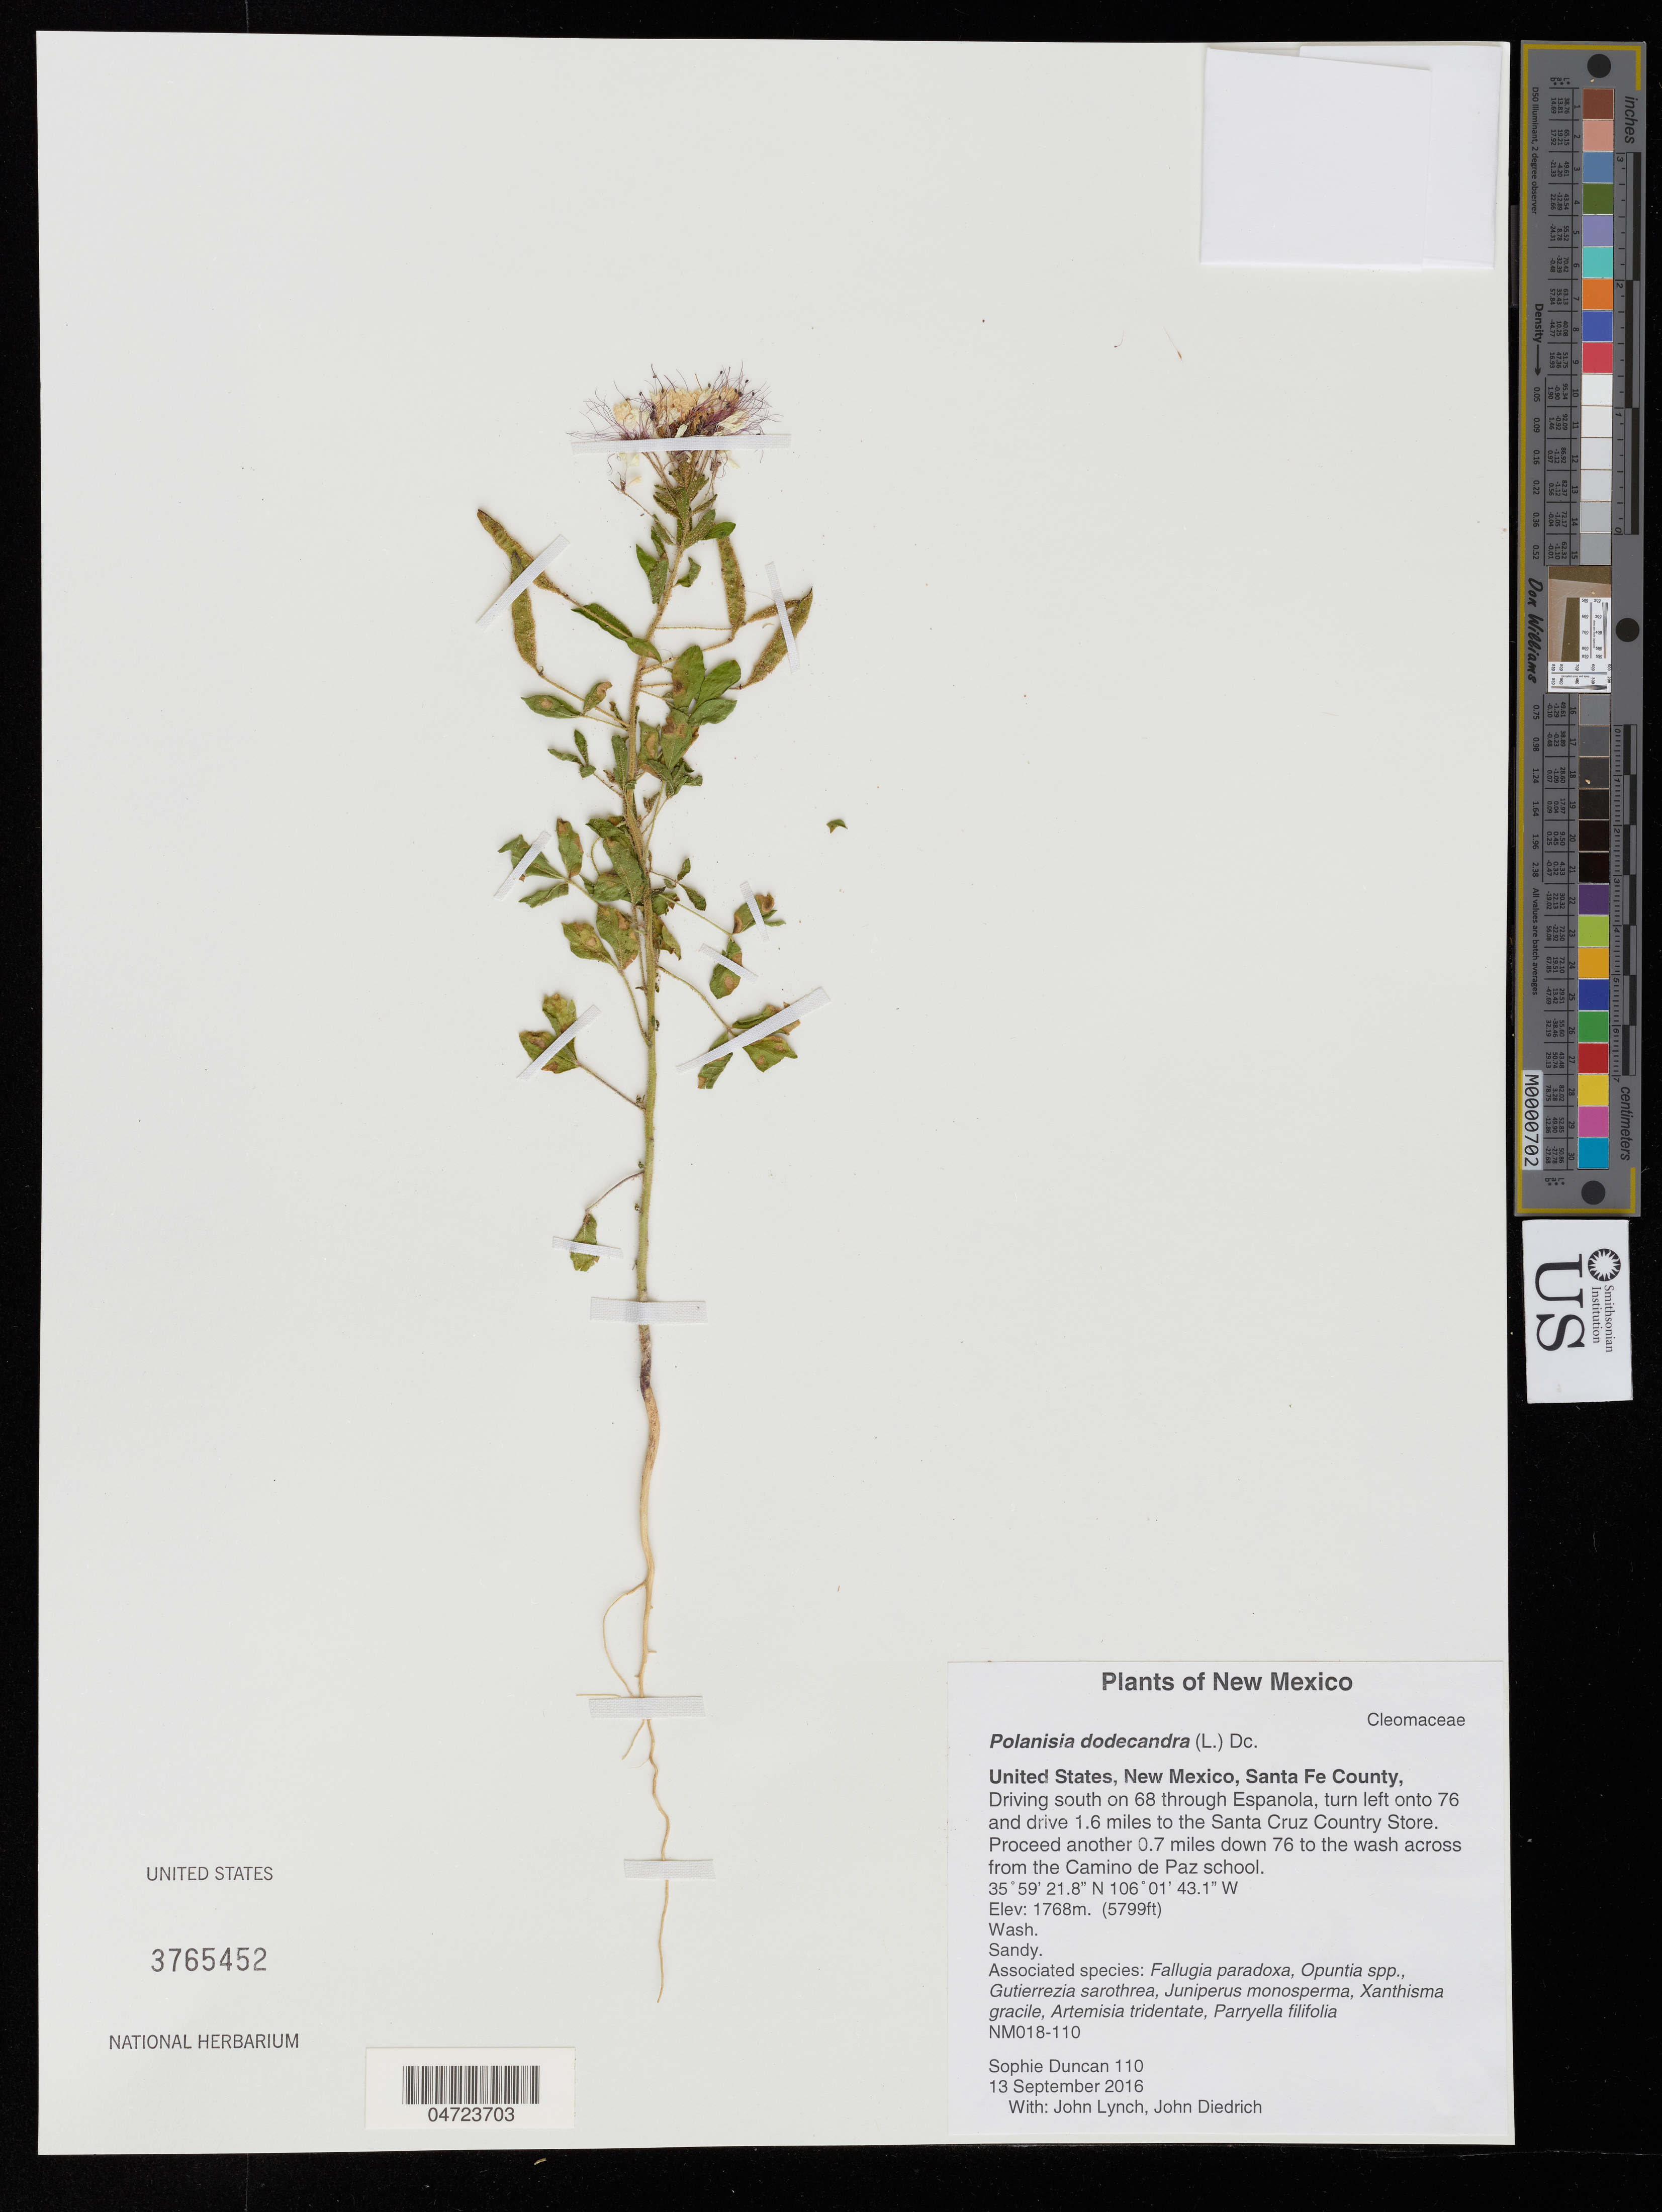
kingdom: Plantae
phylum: Tracheophyta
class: Magnoliopsida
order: Brassicales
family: Cleomaceae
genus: Polanisia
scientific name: Polanisia dodecandra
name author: (L.) DC.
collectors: S. Duncan, J. Lynch & J. Diedrich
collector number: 110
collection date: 2016-09-13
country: United States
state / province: New Mexico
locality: Santa Fe County, Driving south on 68 through Espanola, turn left onto 76 and drive 1.6 miles to the Santa Cruz Country Store. Proceed another 0.7 miles down 76 to the wash across from the Camino de Paz school.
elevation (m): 1768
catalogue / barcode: US 3765452